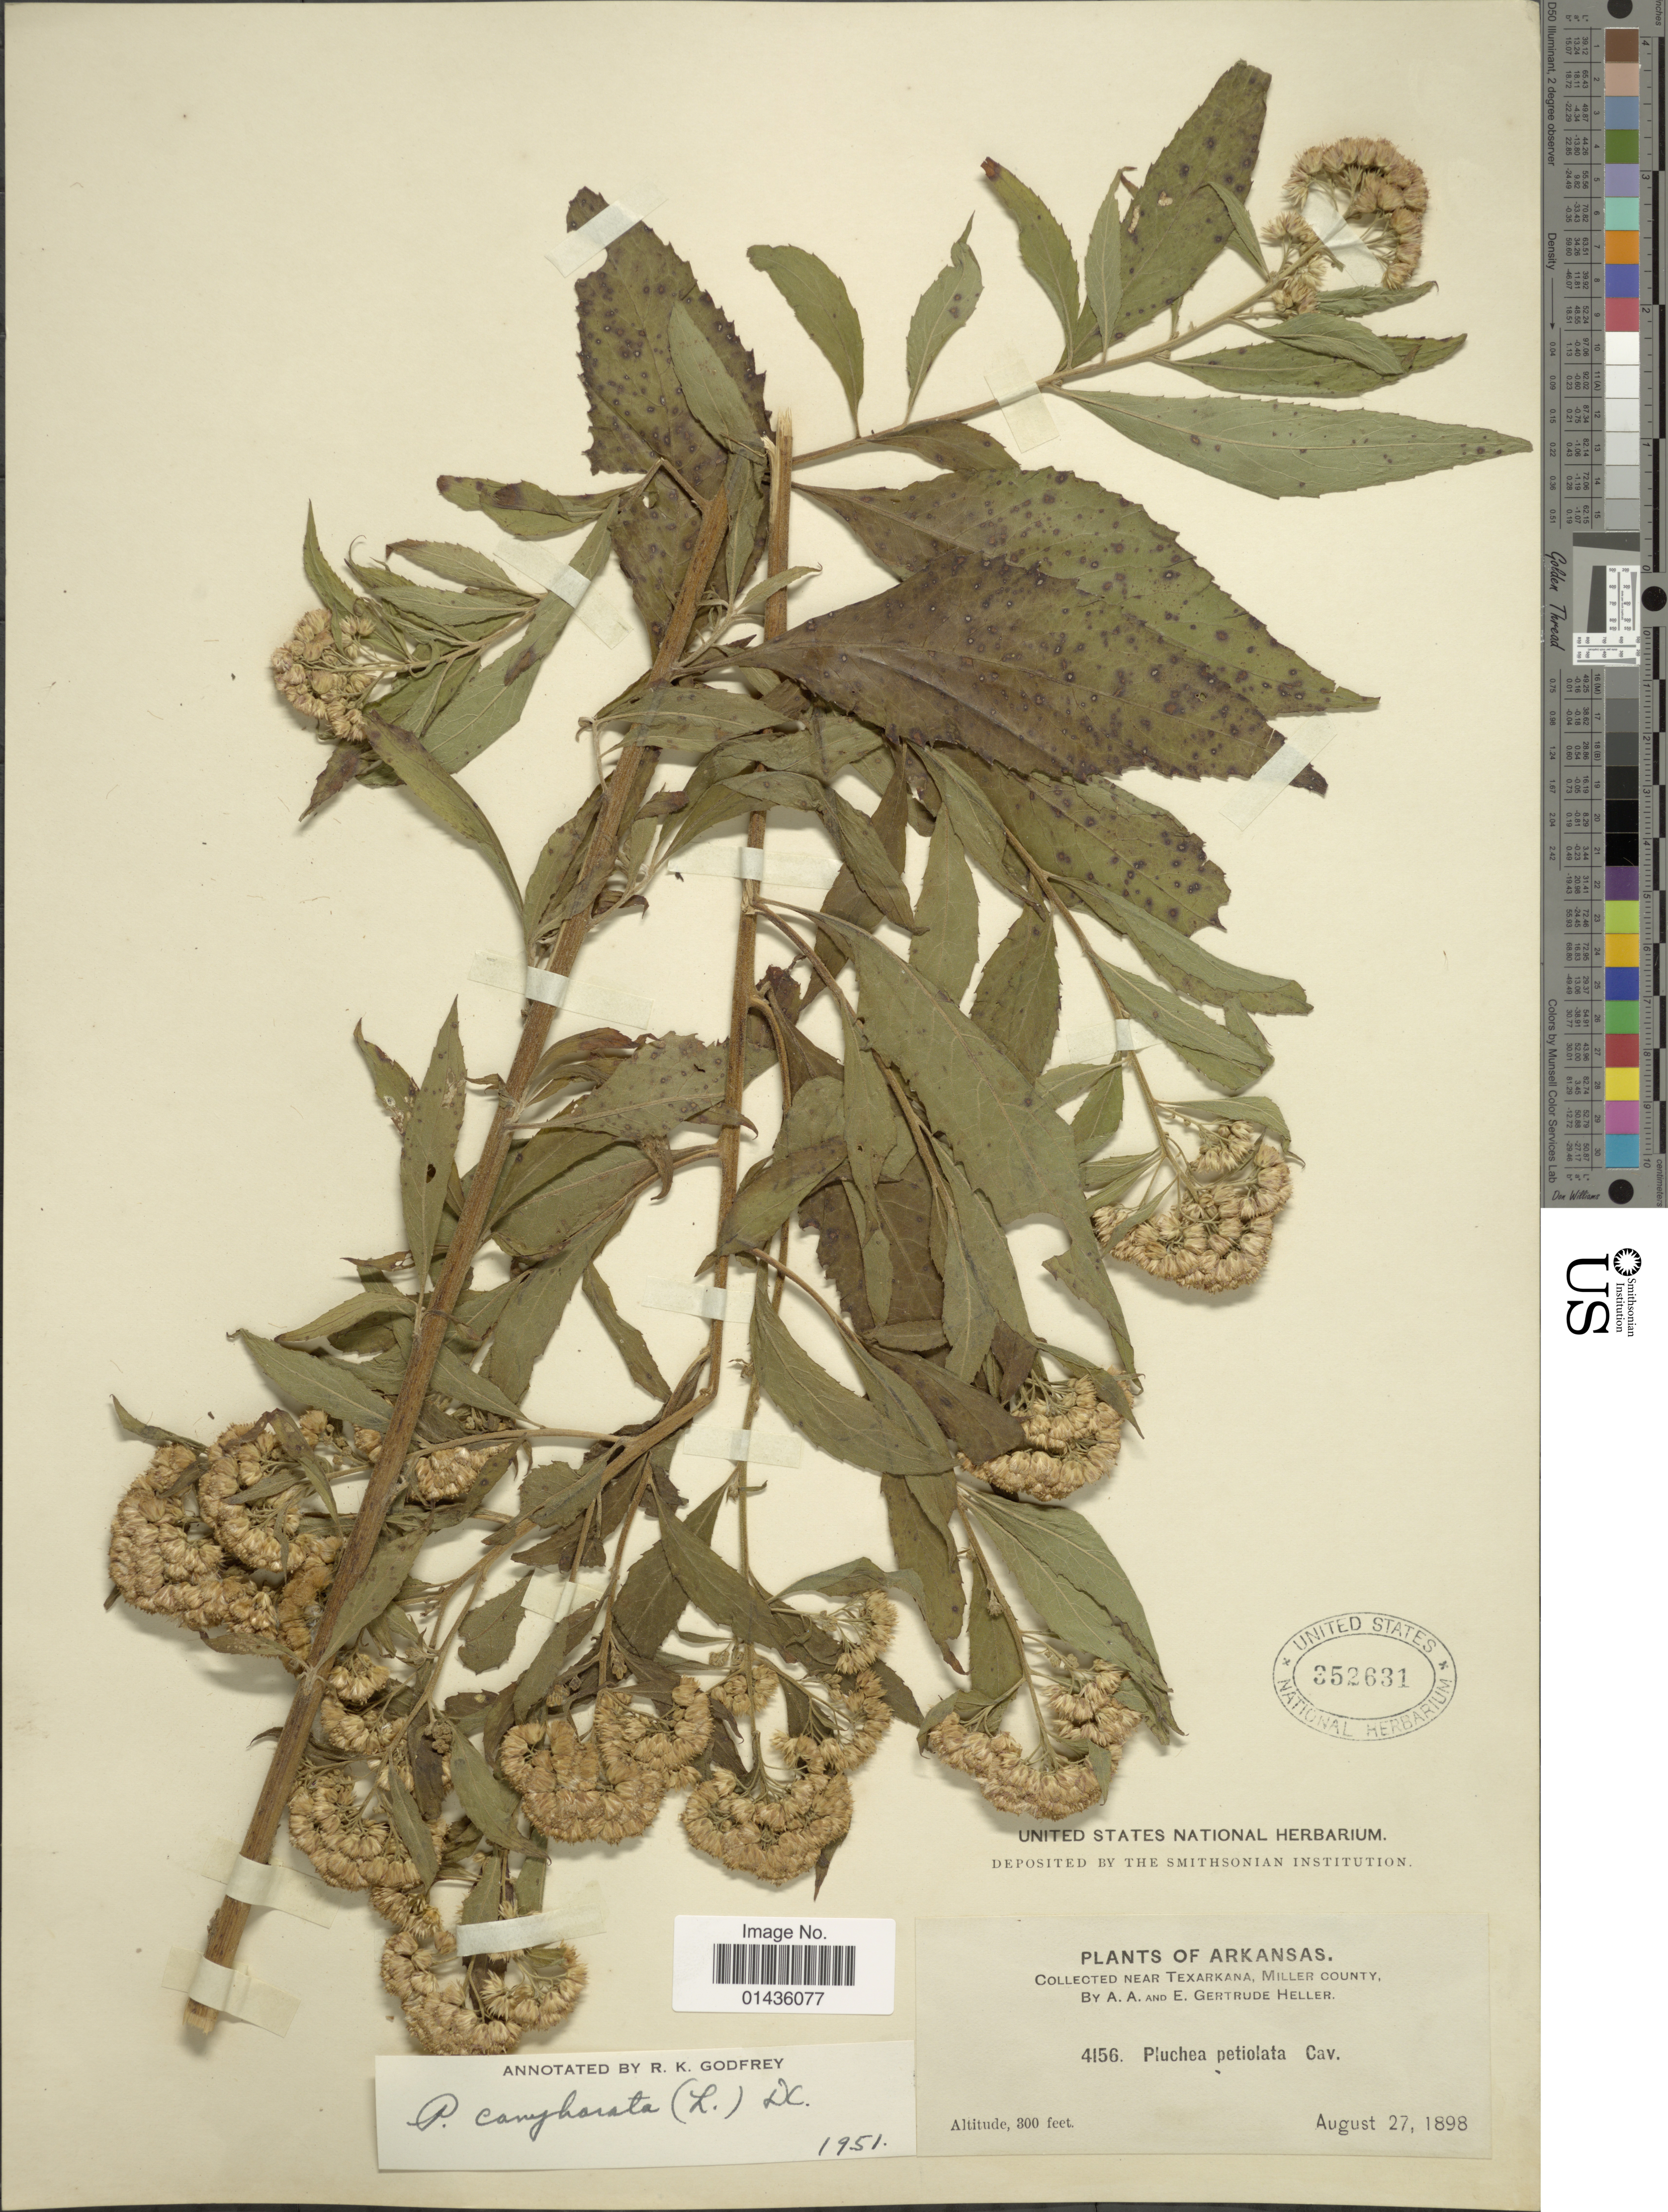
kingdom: Plantae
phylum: Tracheophyta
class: Magnoliopsida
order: Asterales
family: Asteraceae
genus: Pluchea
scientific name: Pluchea camphorata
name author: (L.) DC.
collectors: A. A. Heller & E. G. Heller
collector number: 4156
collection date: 1898-08-27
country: United States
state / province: Arkansas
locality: Near Texarkana, Miller County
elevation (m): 91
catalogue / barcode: US 352631